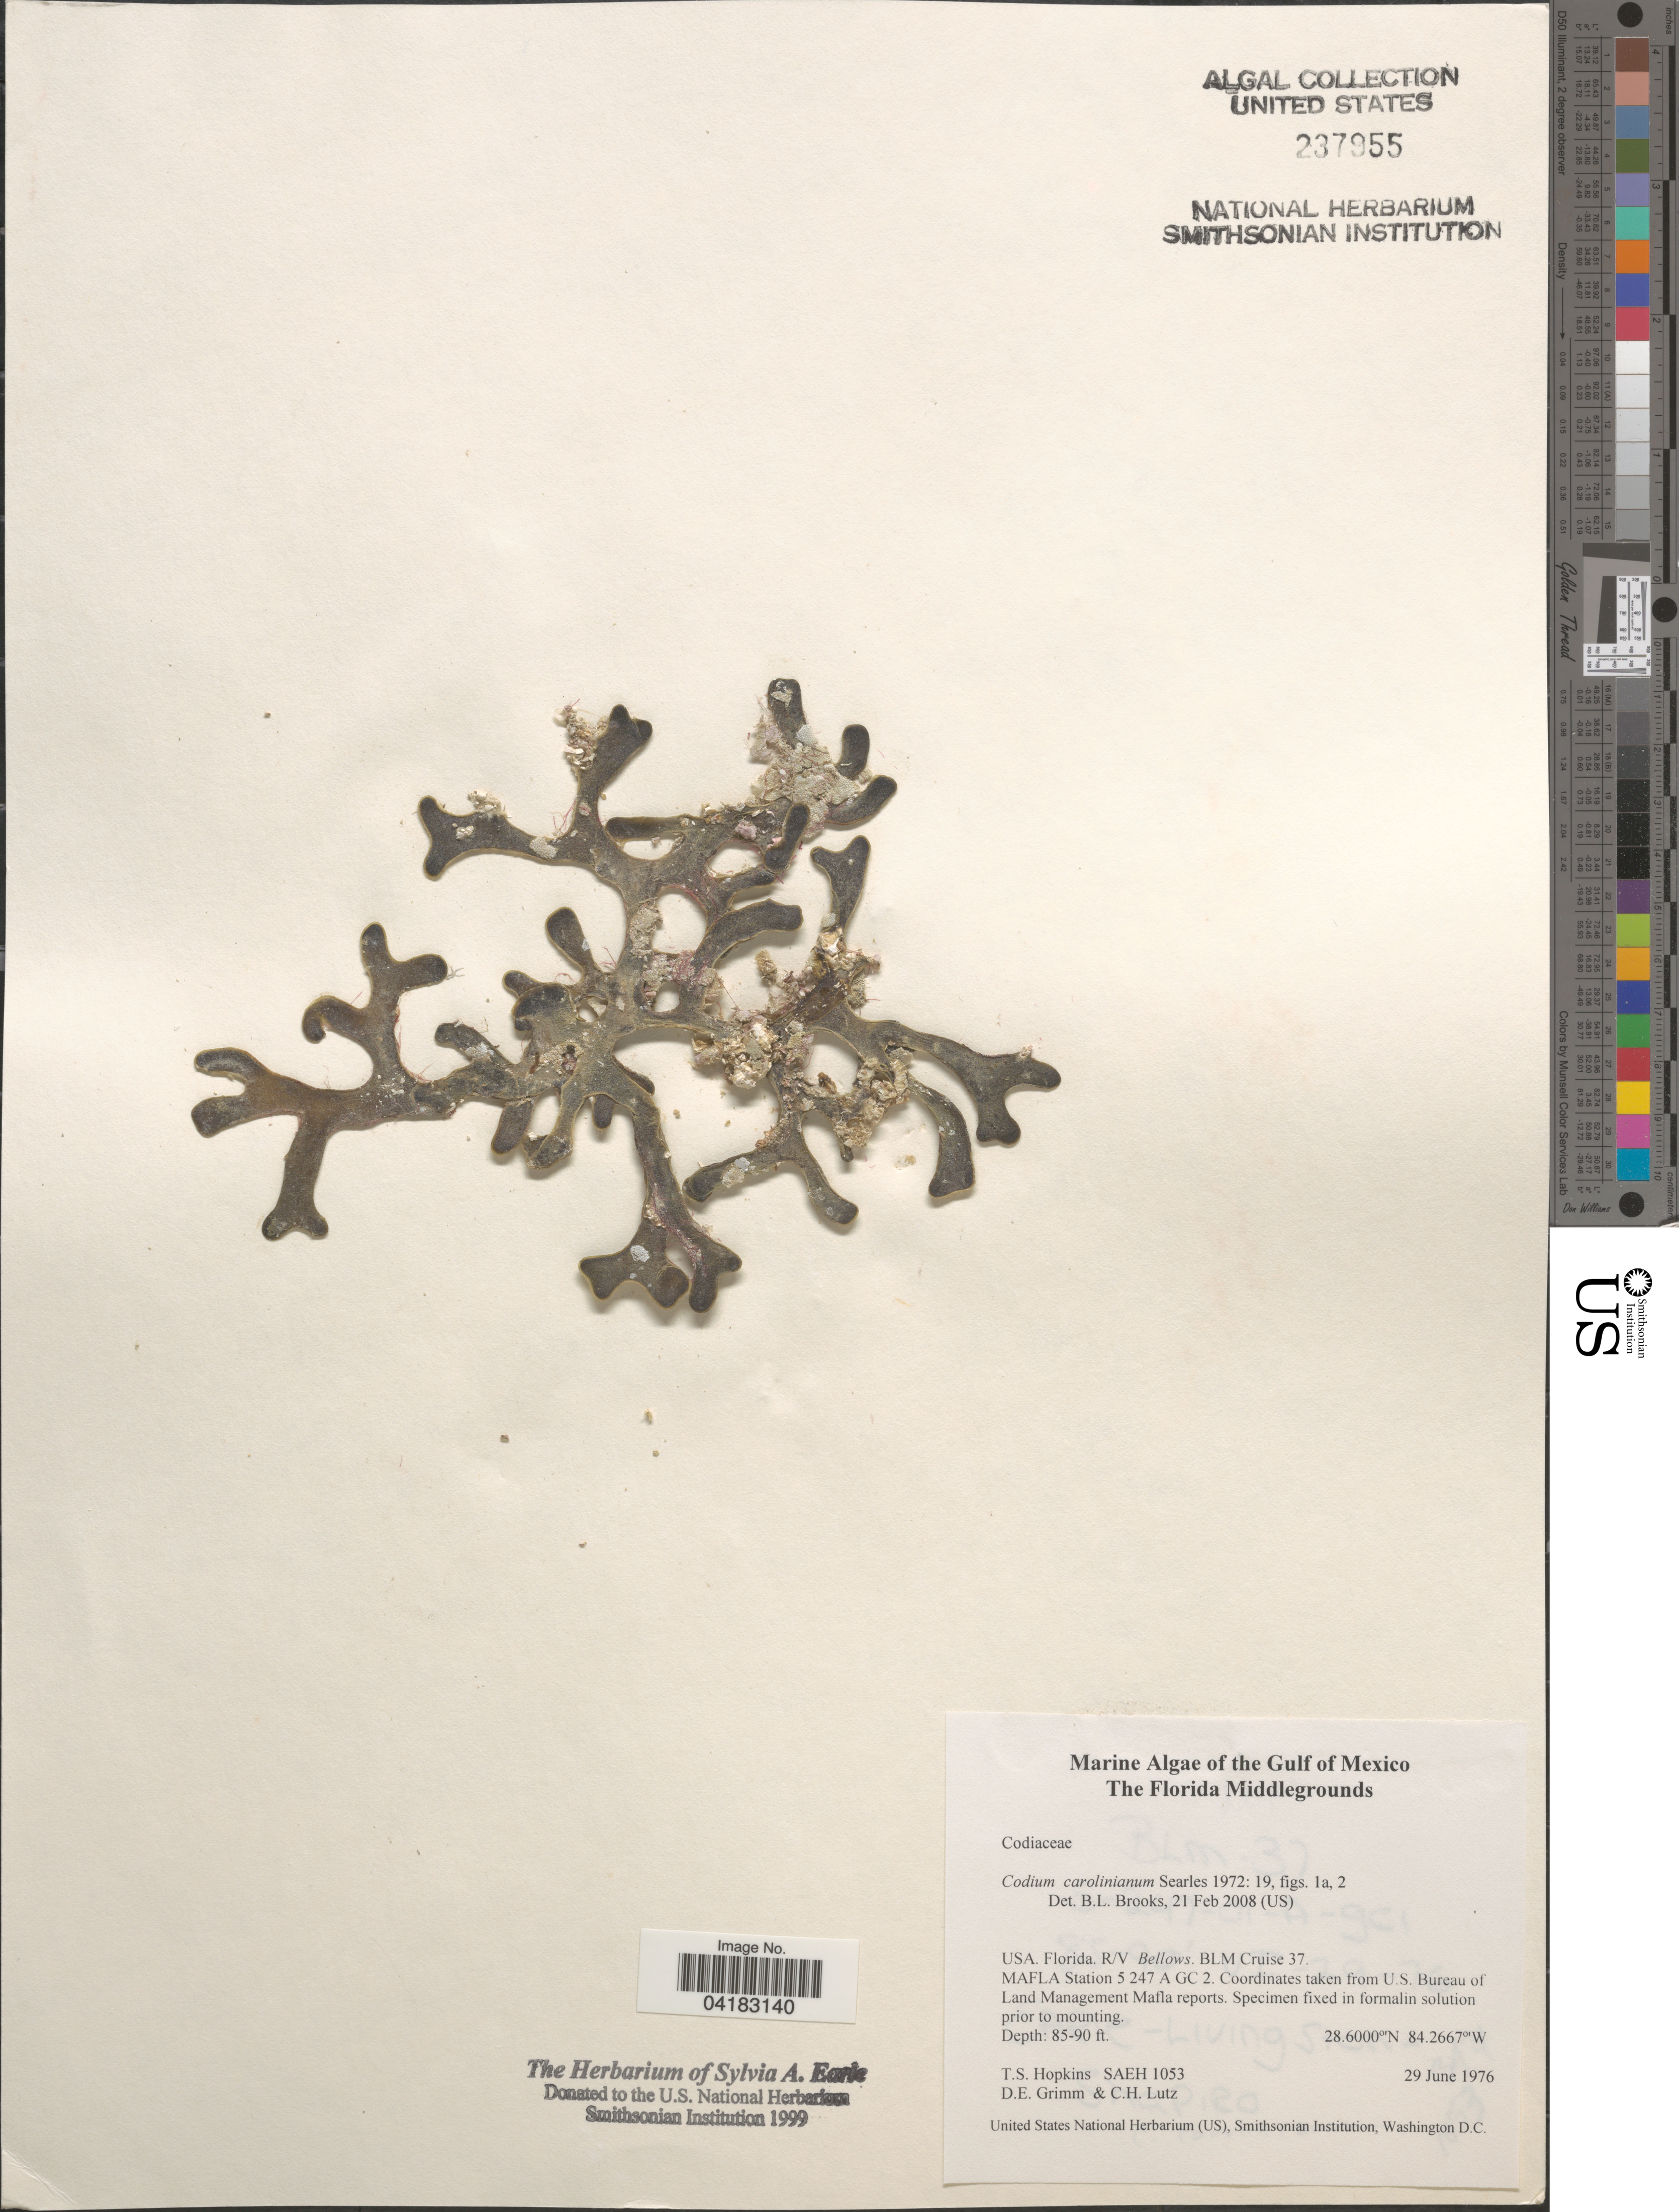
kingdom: Plantae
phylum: Chlorophyta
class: Ulvophyceae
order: Bryopsidales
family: Codiaceae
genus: Codium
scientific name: Codium carolinianum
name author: Searles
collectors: T. Hopkins, D. Grimm & C. Lutz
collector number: SAEH1053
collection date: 1976-06-29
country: United States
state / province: Florida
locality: Gulf of Mexico. The Florida Middlegrounds. R/V Bellows. BLM Cruise 37. MAFLA Station 5 247 A GC 2.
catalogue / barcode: US 237955